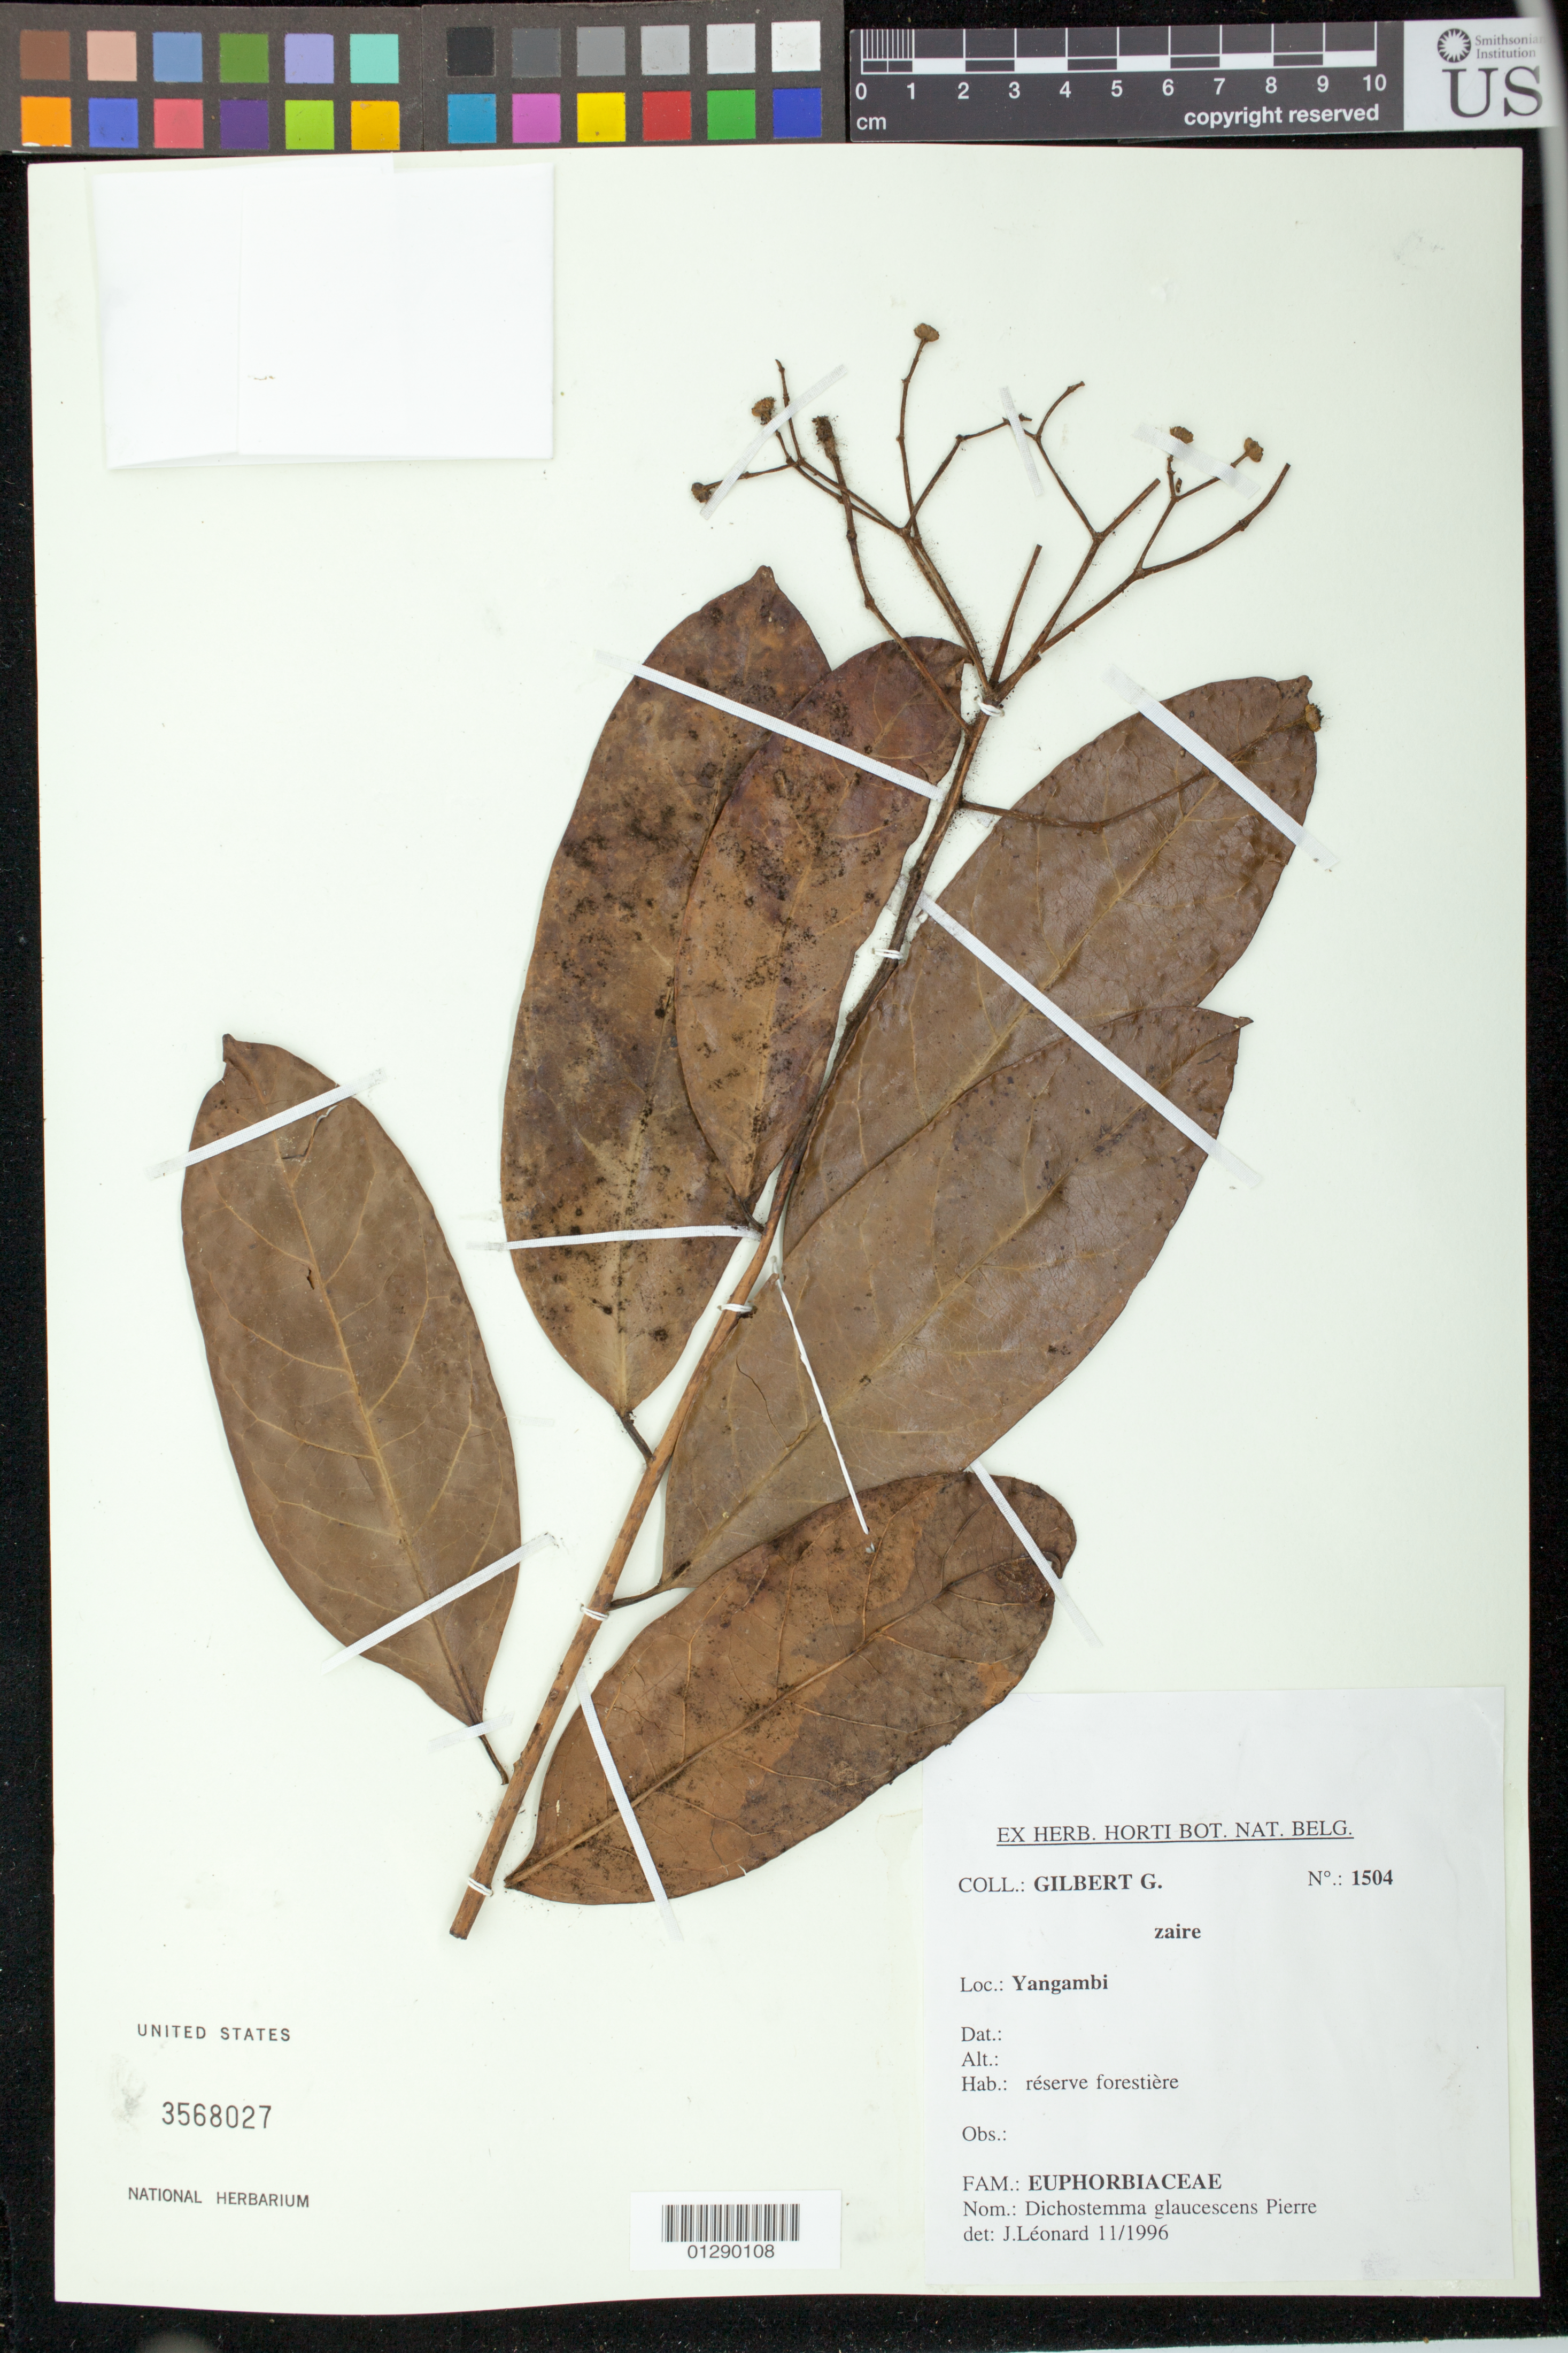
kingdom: Plantae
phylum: Tracheophyta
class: Magnoliopsida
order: Malpighiales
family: Euphorbiaceae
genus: Dichostemma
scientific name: Dichostemma glaucescens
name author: Pierre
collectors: G. Gilbert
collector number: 1504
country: Congo, Democratic Republic of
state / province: Tshopo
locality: Yangambi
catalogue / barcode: US 3568027